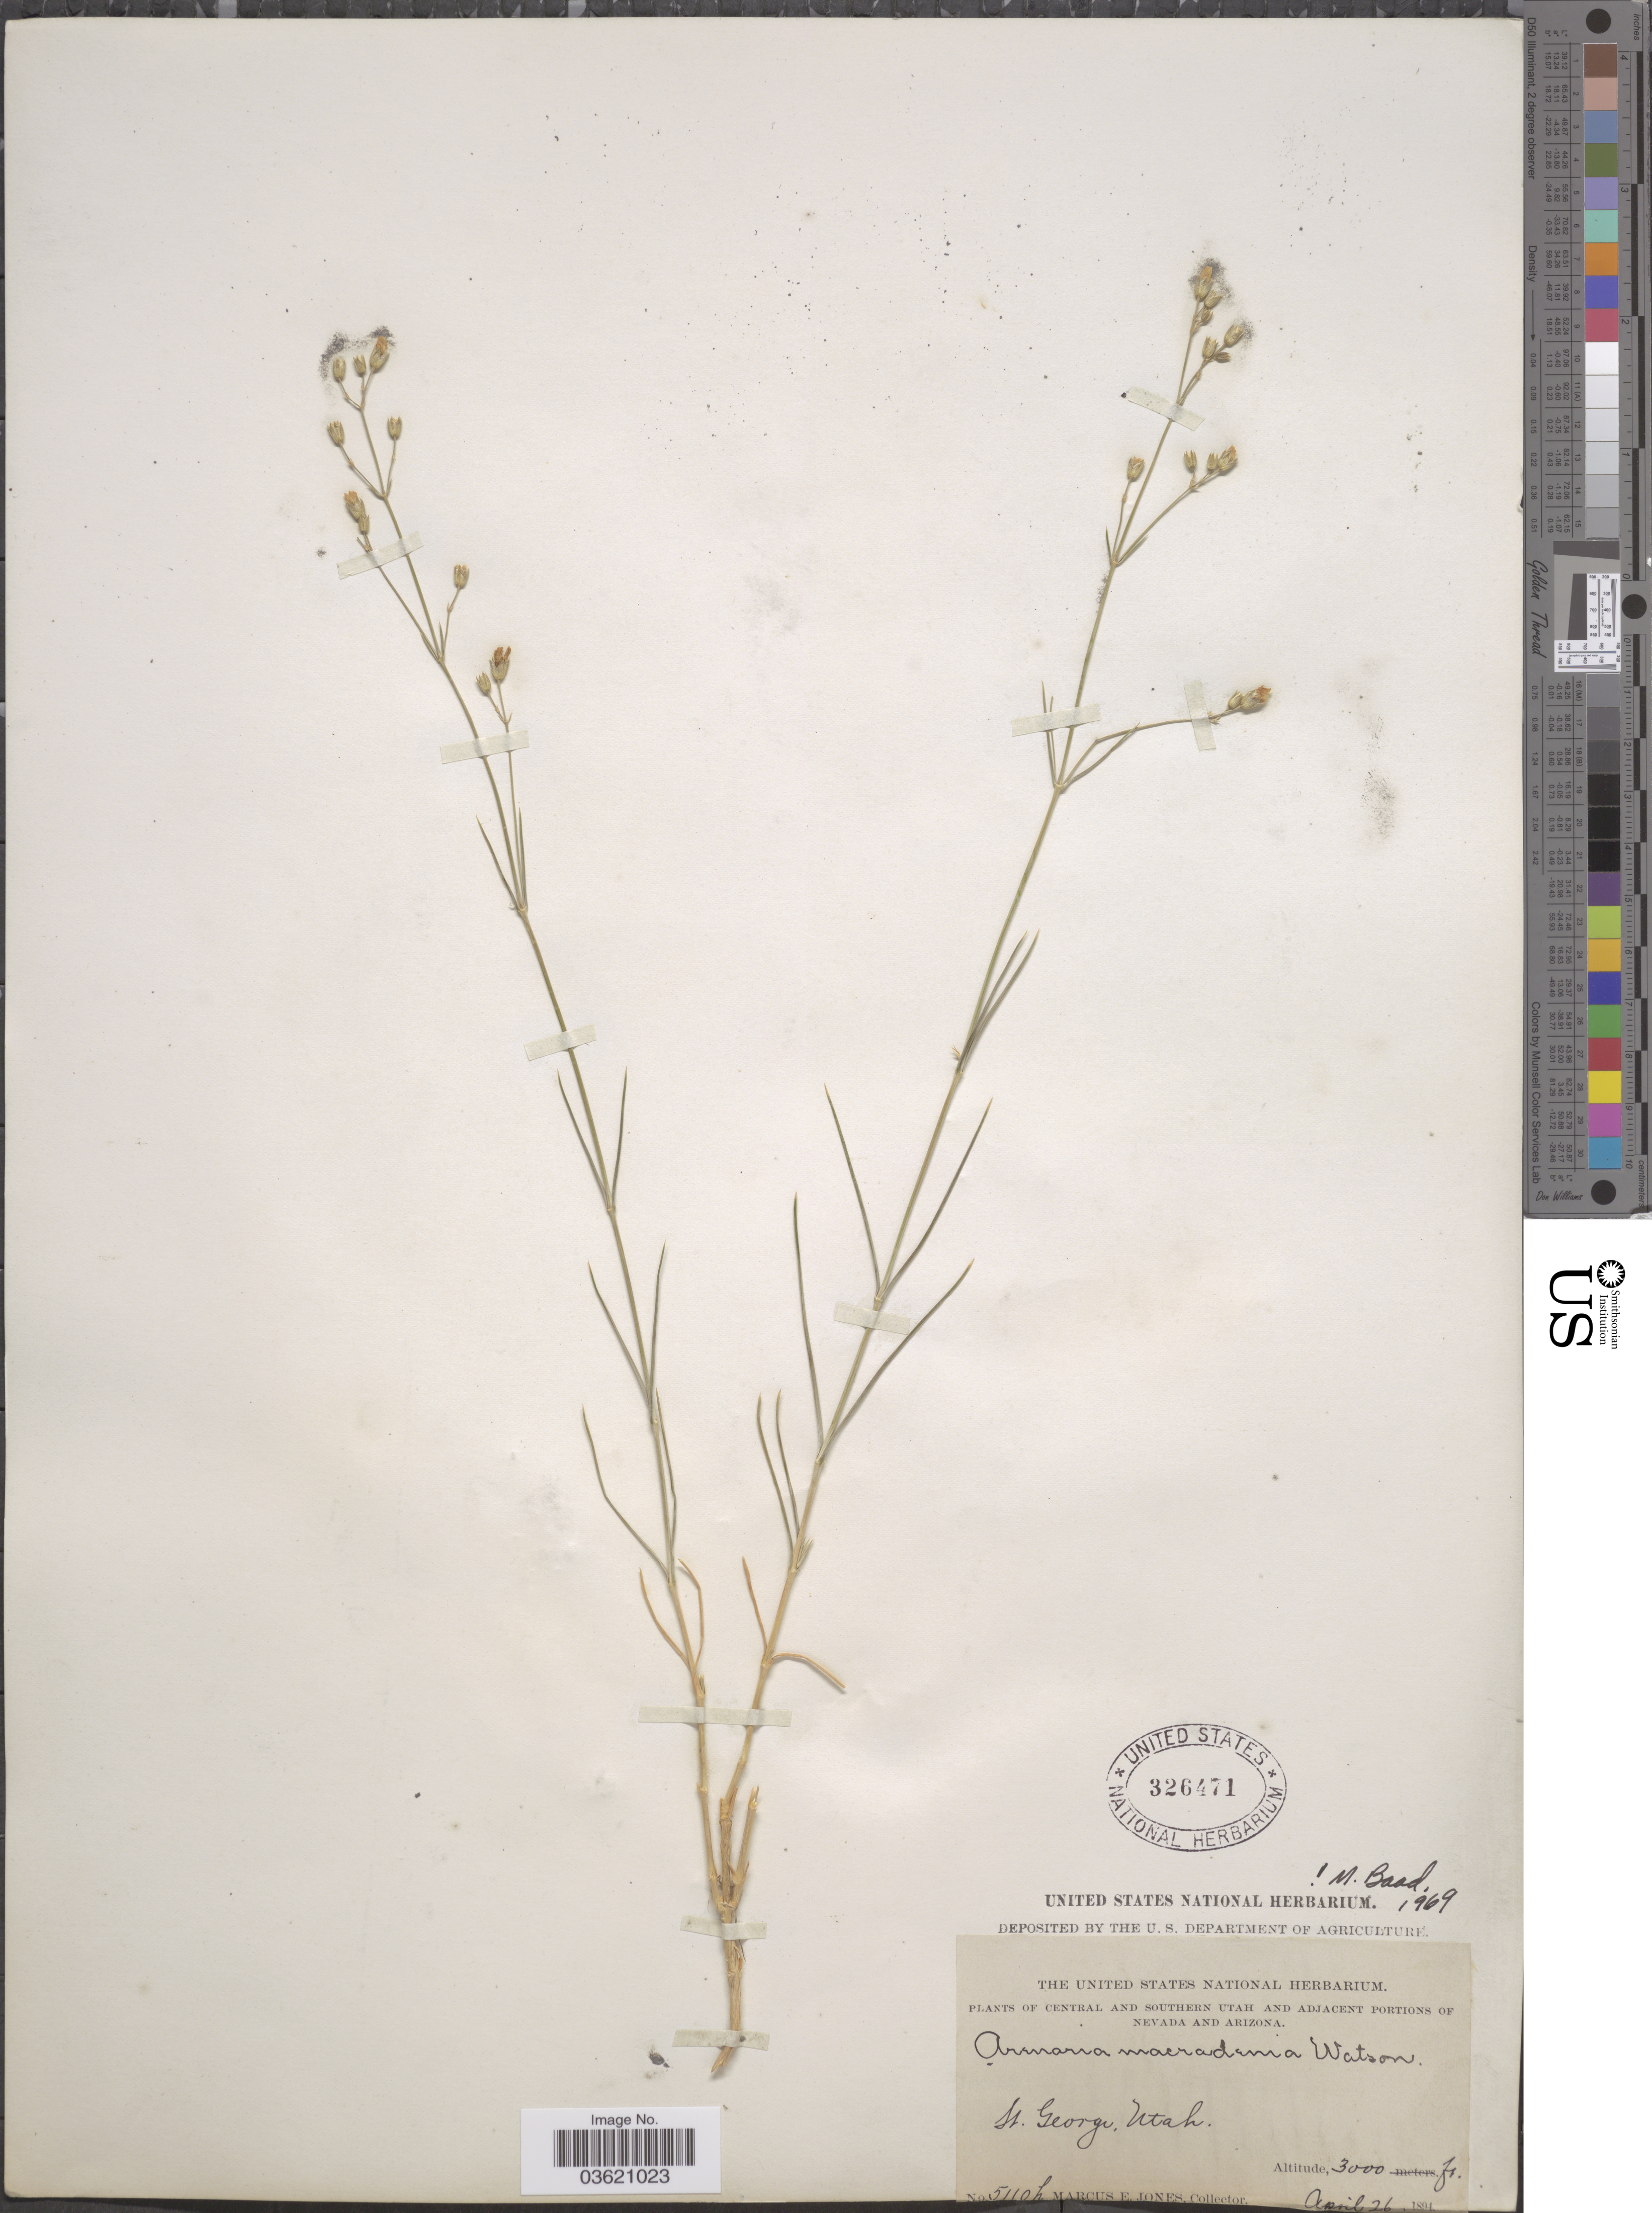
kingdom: Plantae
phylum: Tracheophyta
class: Magnoliopsida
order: Caryophyllales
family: Caryophyllaceae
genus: Eremogone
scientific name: Eremogone macradenia var. macradenia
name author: (S. Watson) Ikonn.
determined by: Strong, Mark T., (BOT), Smithsonian Institution - National Museum of Natural History (UNITED STATES)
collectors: M. E. Jones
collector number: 5110h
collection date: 1894-04-26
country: United States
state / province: Utah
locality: Central and southern Utah. St. George.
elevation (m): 914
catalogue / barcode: US 326471